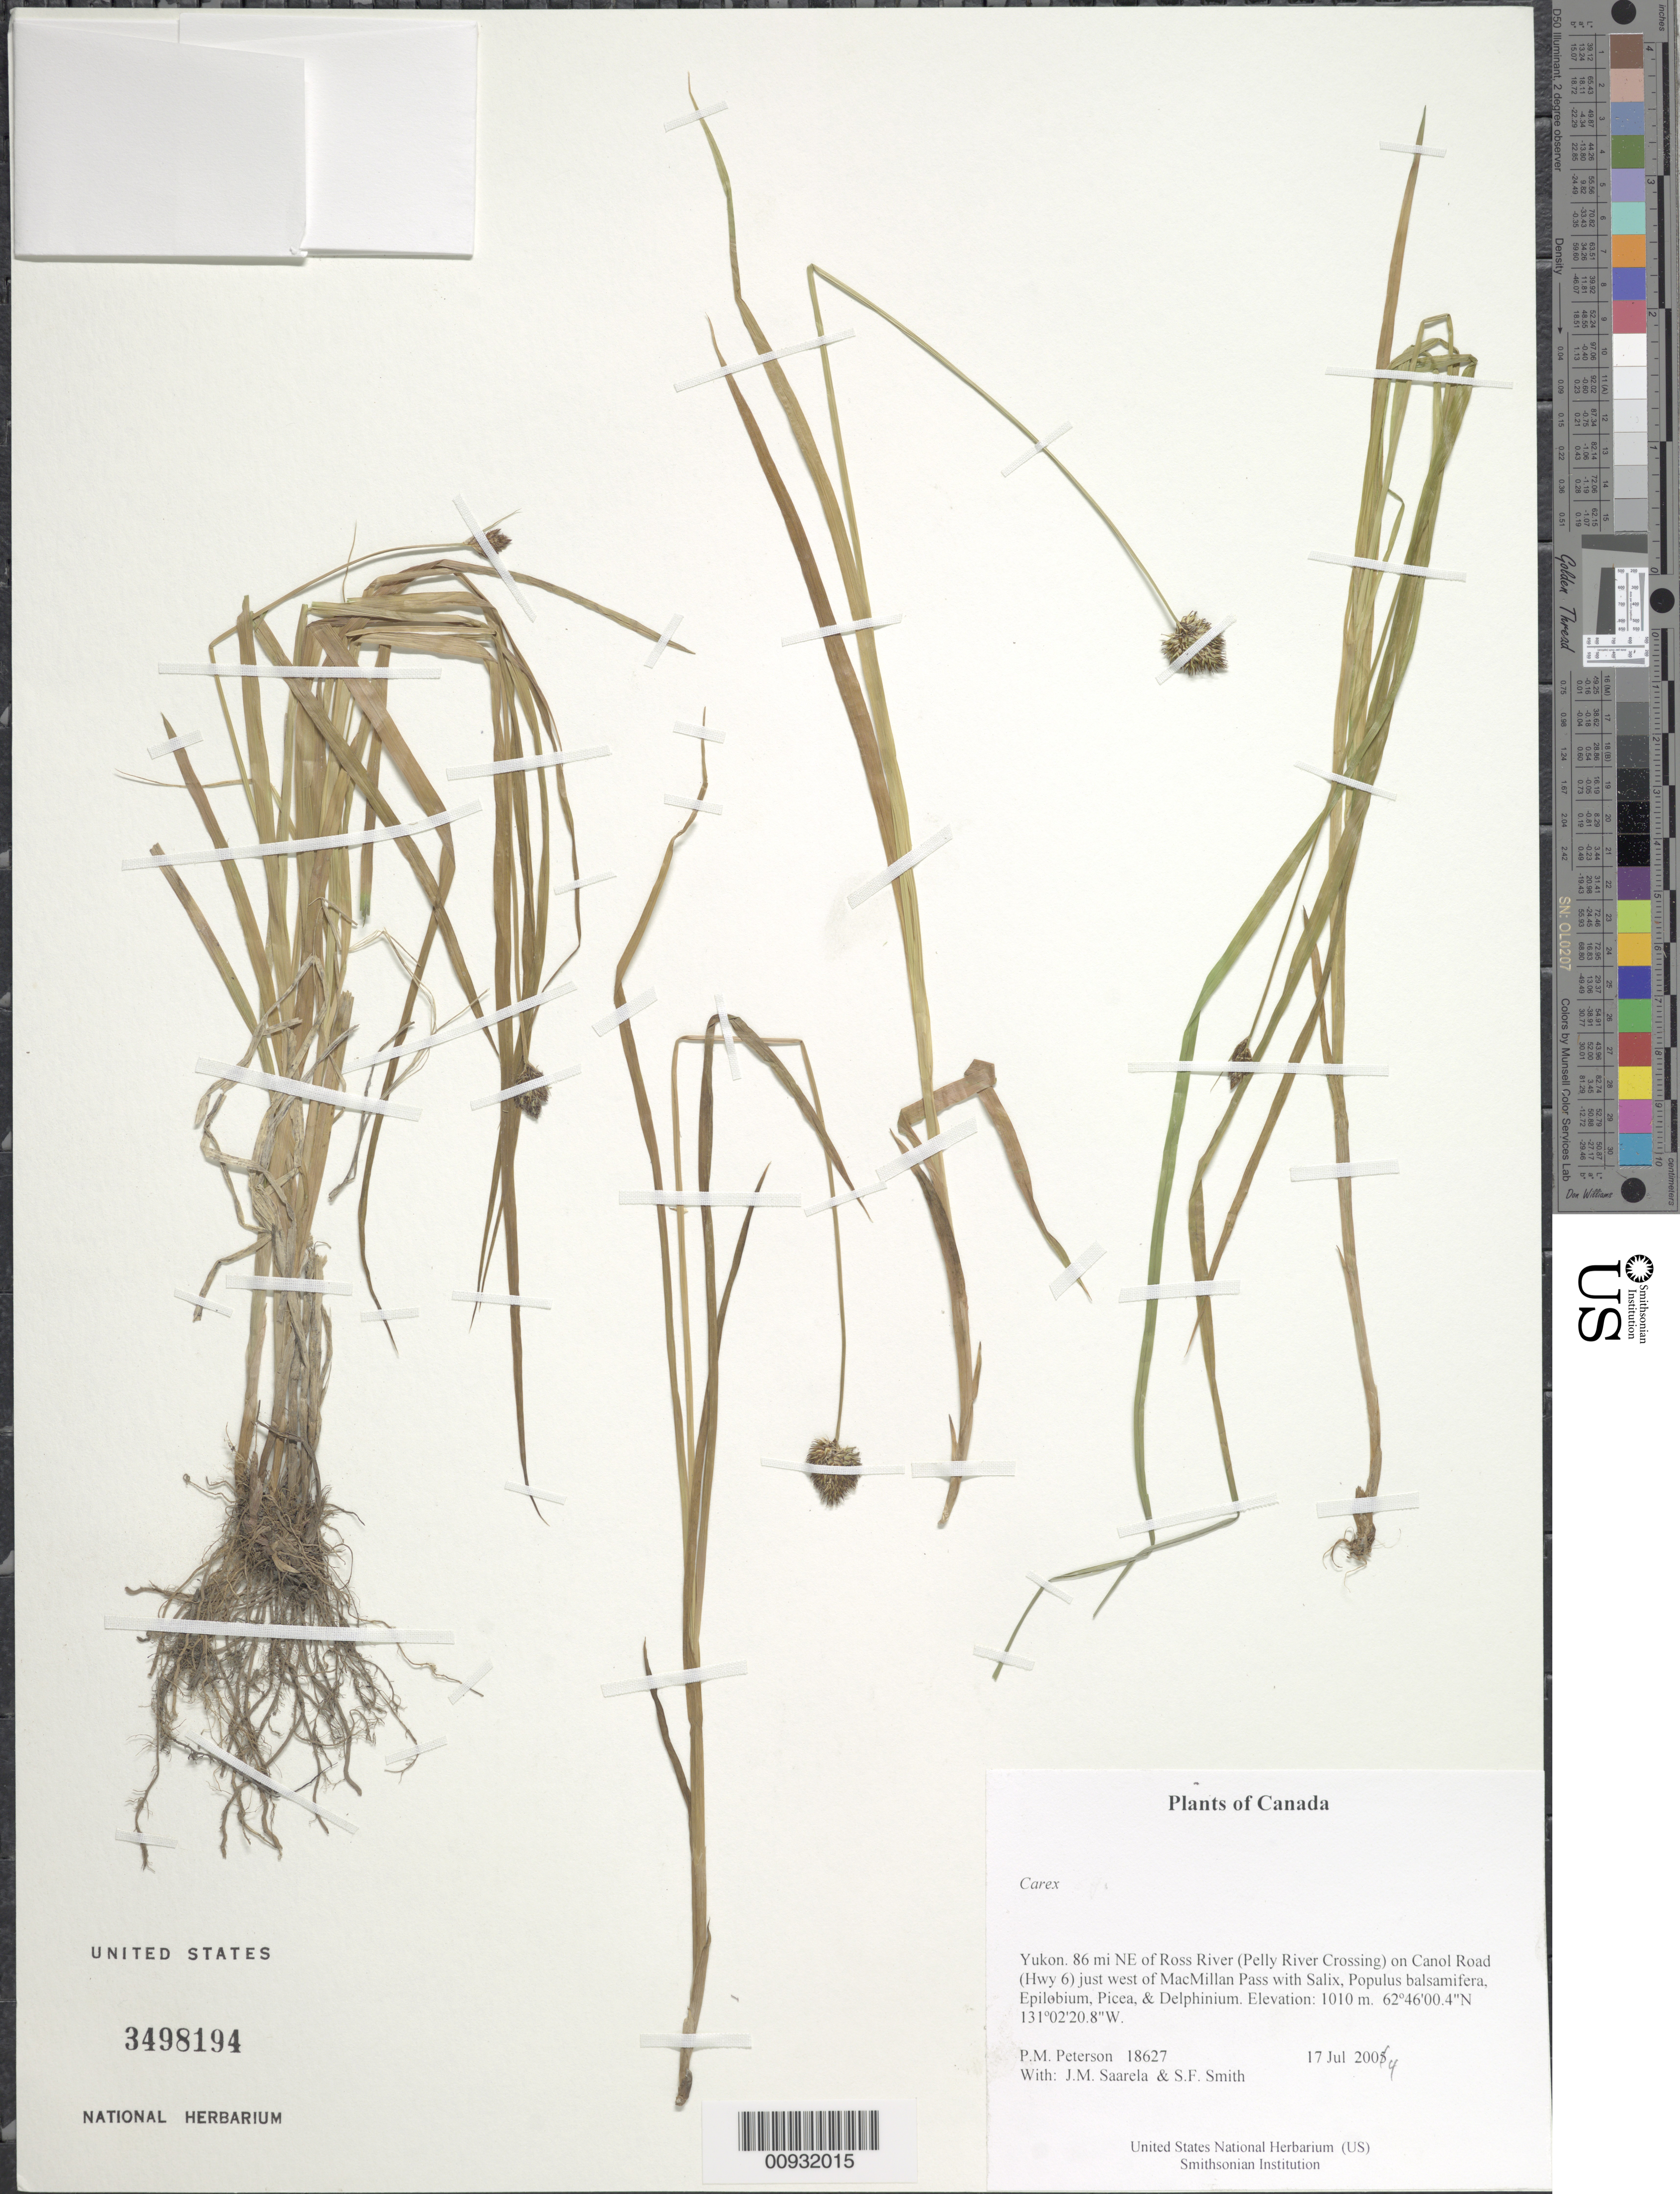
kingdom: Plantae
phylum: Tracheophyta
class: Liliopsida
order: Poales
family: Cyperaceae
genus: Carex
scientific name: Carex sp.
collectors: P. M. Peterson, J. Saarela & S.F. Smith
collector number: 18627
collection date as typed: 17 Jul 2004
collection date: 2004-07-17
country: Canada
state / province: Yukon Territory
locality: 86 mi NE of Ross River (Pelly River Crossing) on Canol Road (Hwy 6) just west of MacMillan Pass with Salix, Populus balsamifera, Epilobium, Picea, & Delphinium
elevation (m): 1010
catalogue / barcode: US 3498194